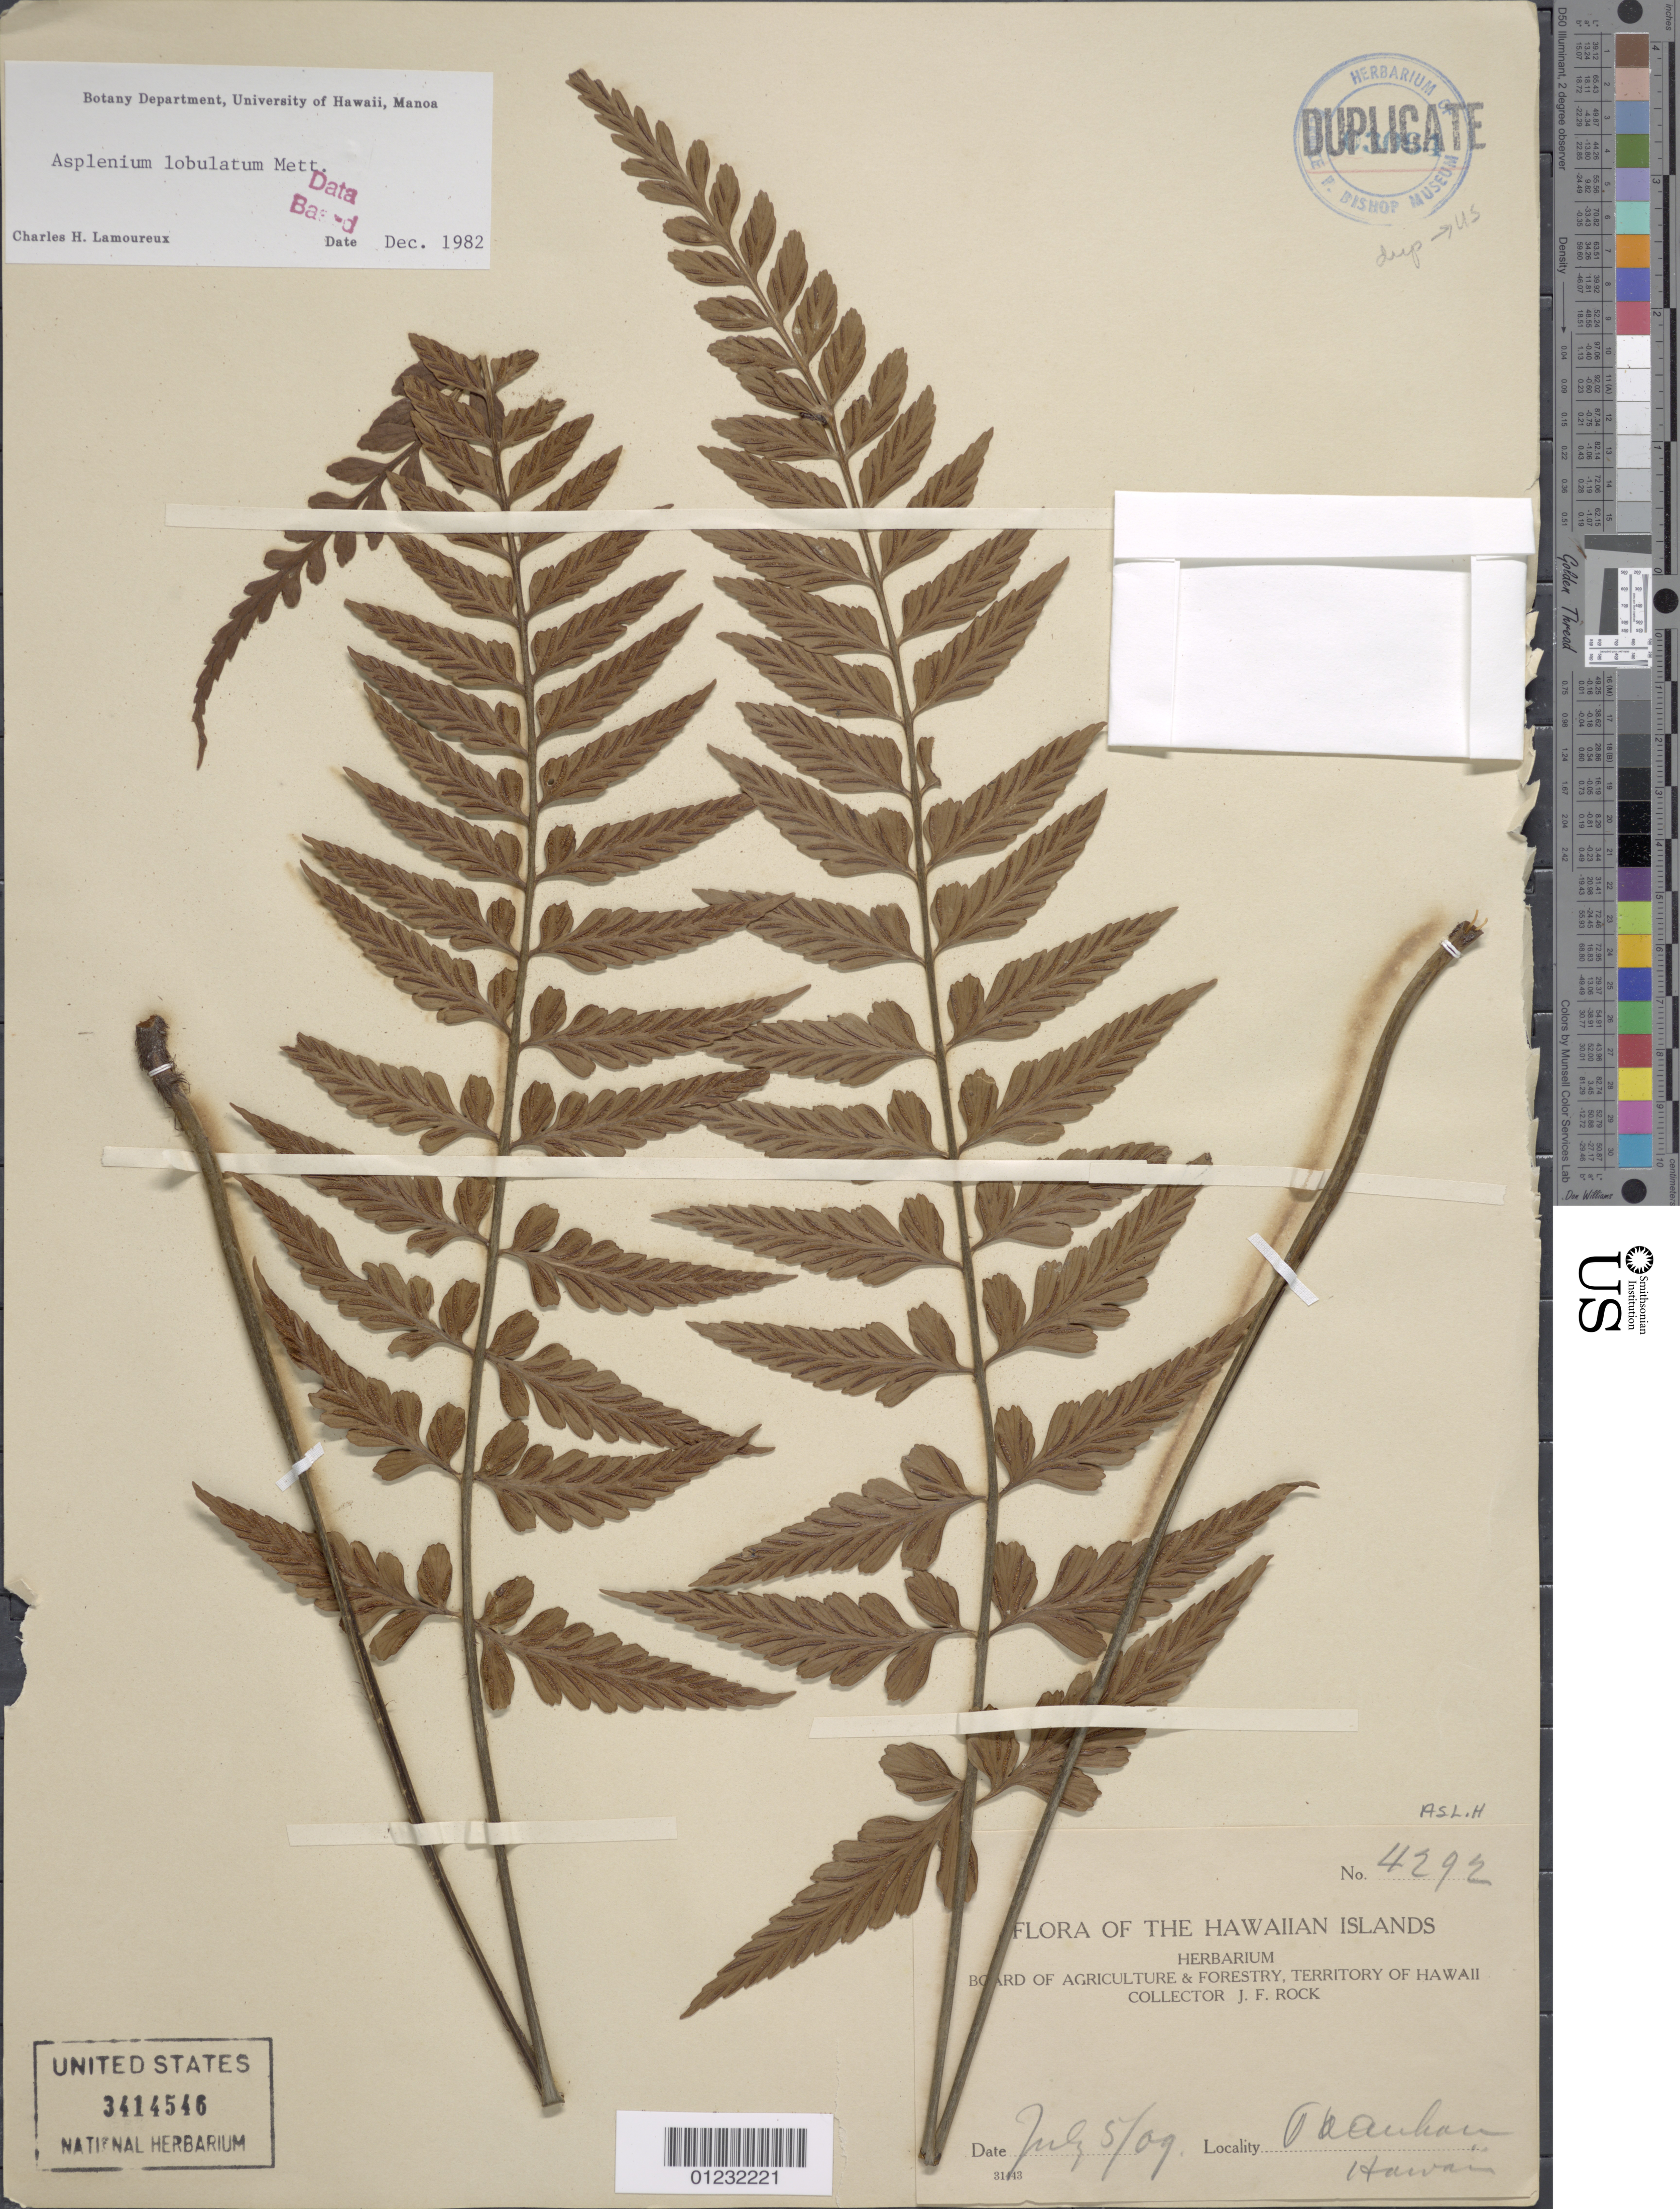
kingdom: Plantae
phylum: Tracheophyta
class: Polypodiopsida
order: Polypodiales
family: Aspleniaceae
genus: Asplenium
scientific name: Asplenium lobulatum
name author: Mett.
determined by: Lamoureux, C. H.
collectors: J. F. Rock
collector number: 4292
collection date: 1909-07-05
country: United States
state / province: Hawaii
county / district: Honolulu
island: Oahu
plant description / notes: Voucher, State contract UCI1998-1 (ESP)-042 field no. Hawaii 259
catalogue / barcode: US 3414546